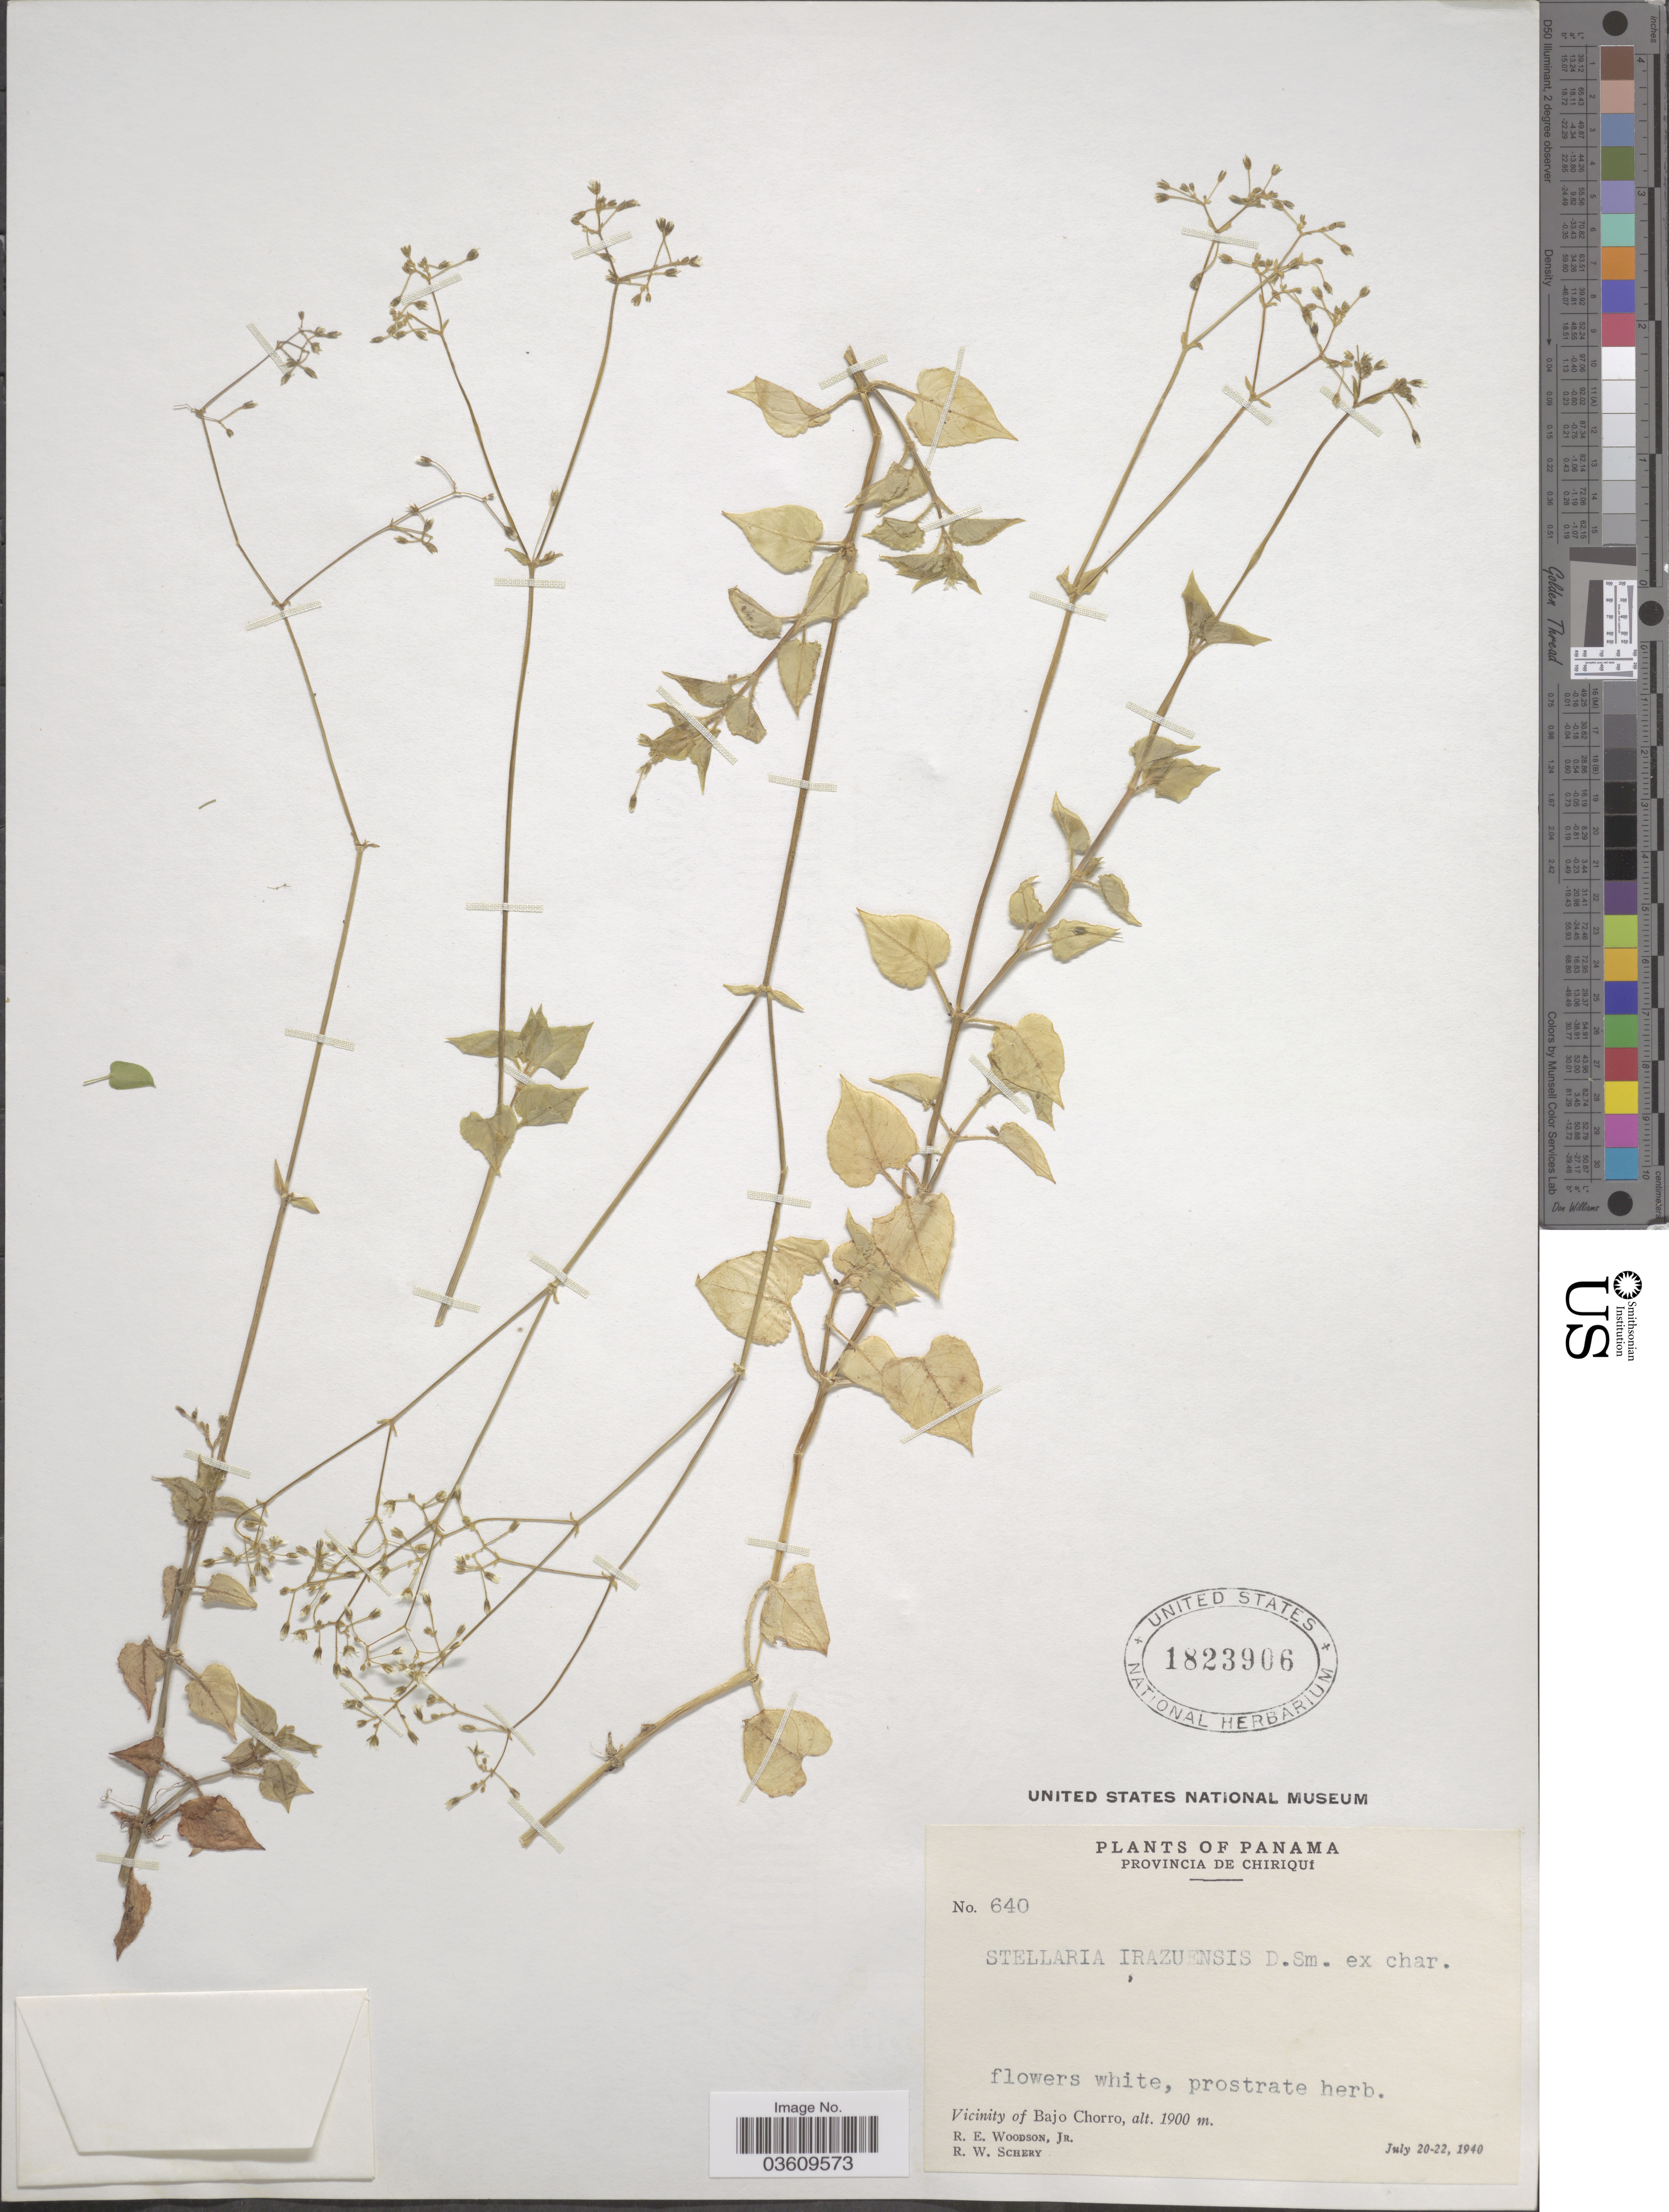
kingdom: Plantae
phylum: Tracheophyta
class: Magnoliopsida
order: Caryophyllales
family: Caryophyllaceae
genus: Stellaria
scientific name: Stellaria irazuensis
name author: Donn. Sm.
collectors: R. E. Woodson & R. W. Schery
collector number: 640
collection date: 1940-07-20/1940-07-22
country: Panama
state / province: Chiriqui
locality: Vicinity of Bajo Chorro.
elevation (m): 1900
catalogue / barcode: US 1823906